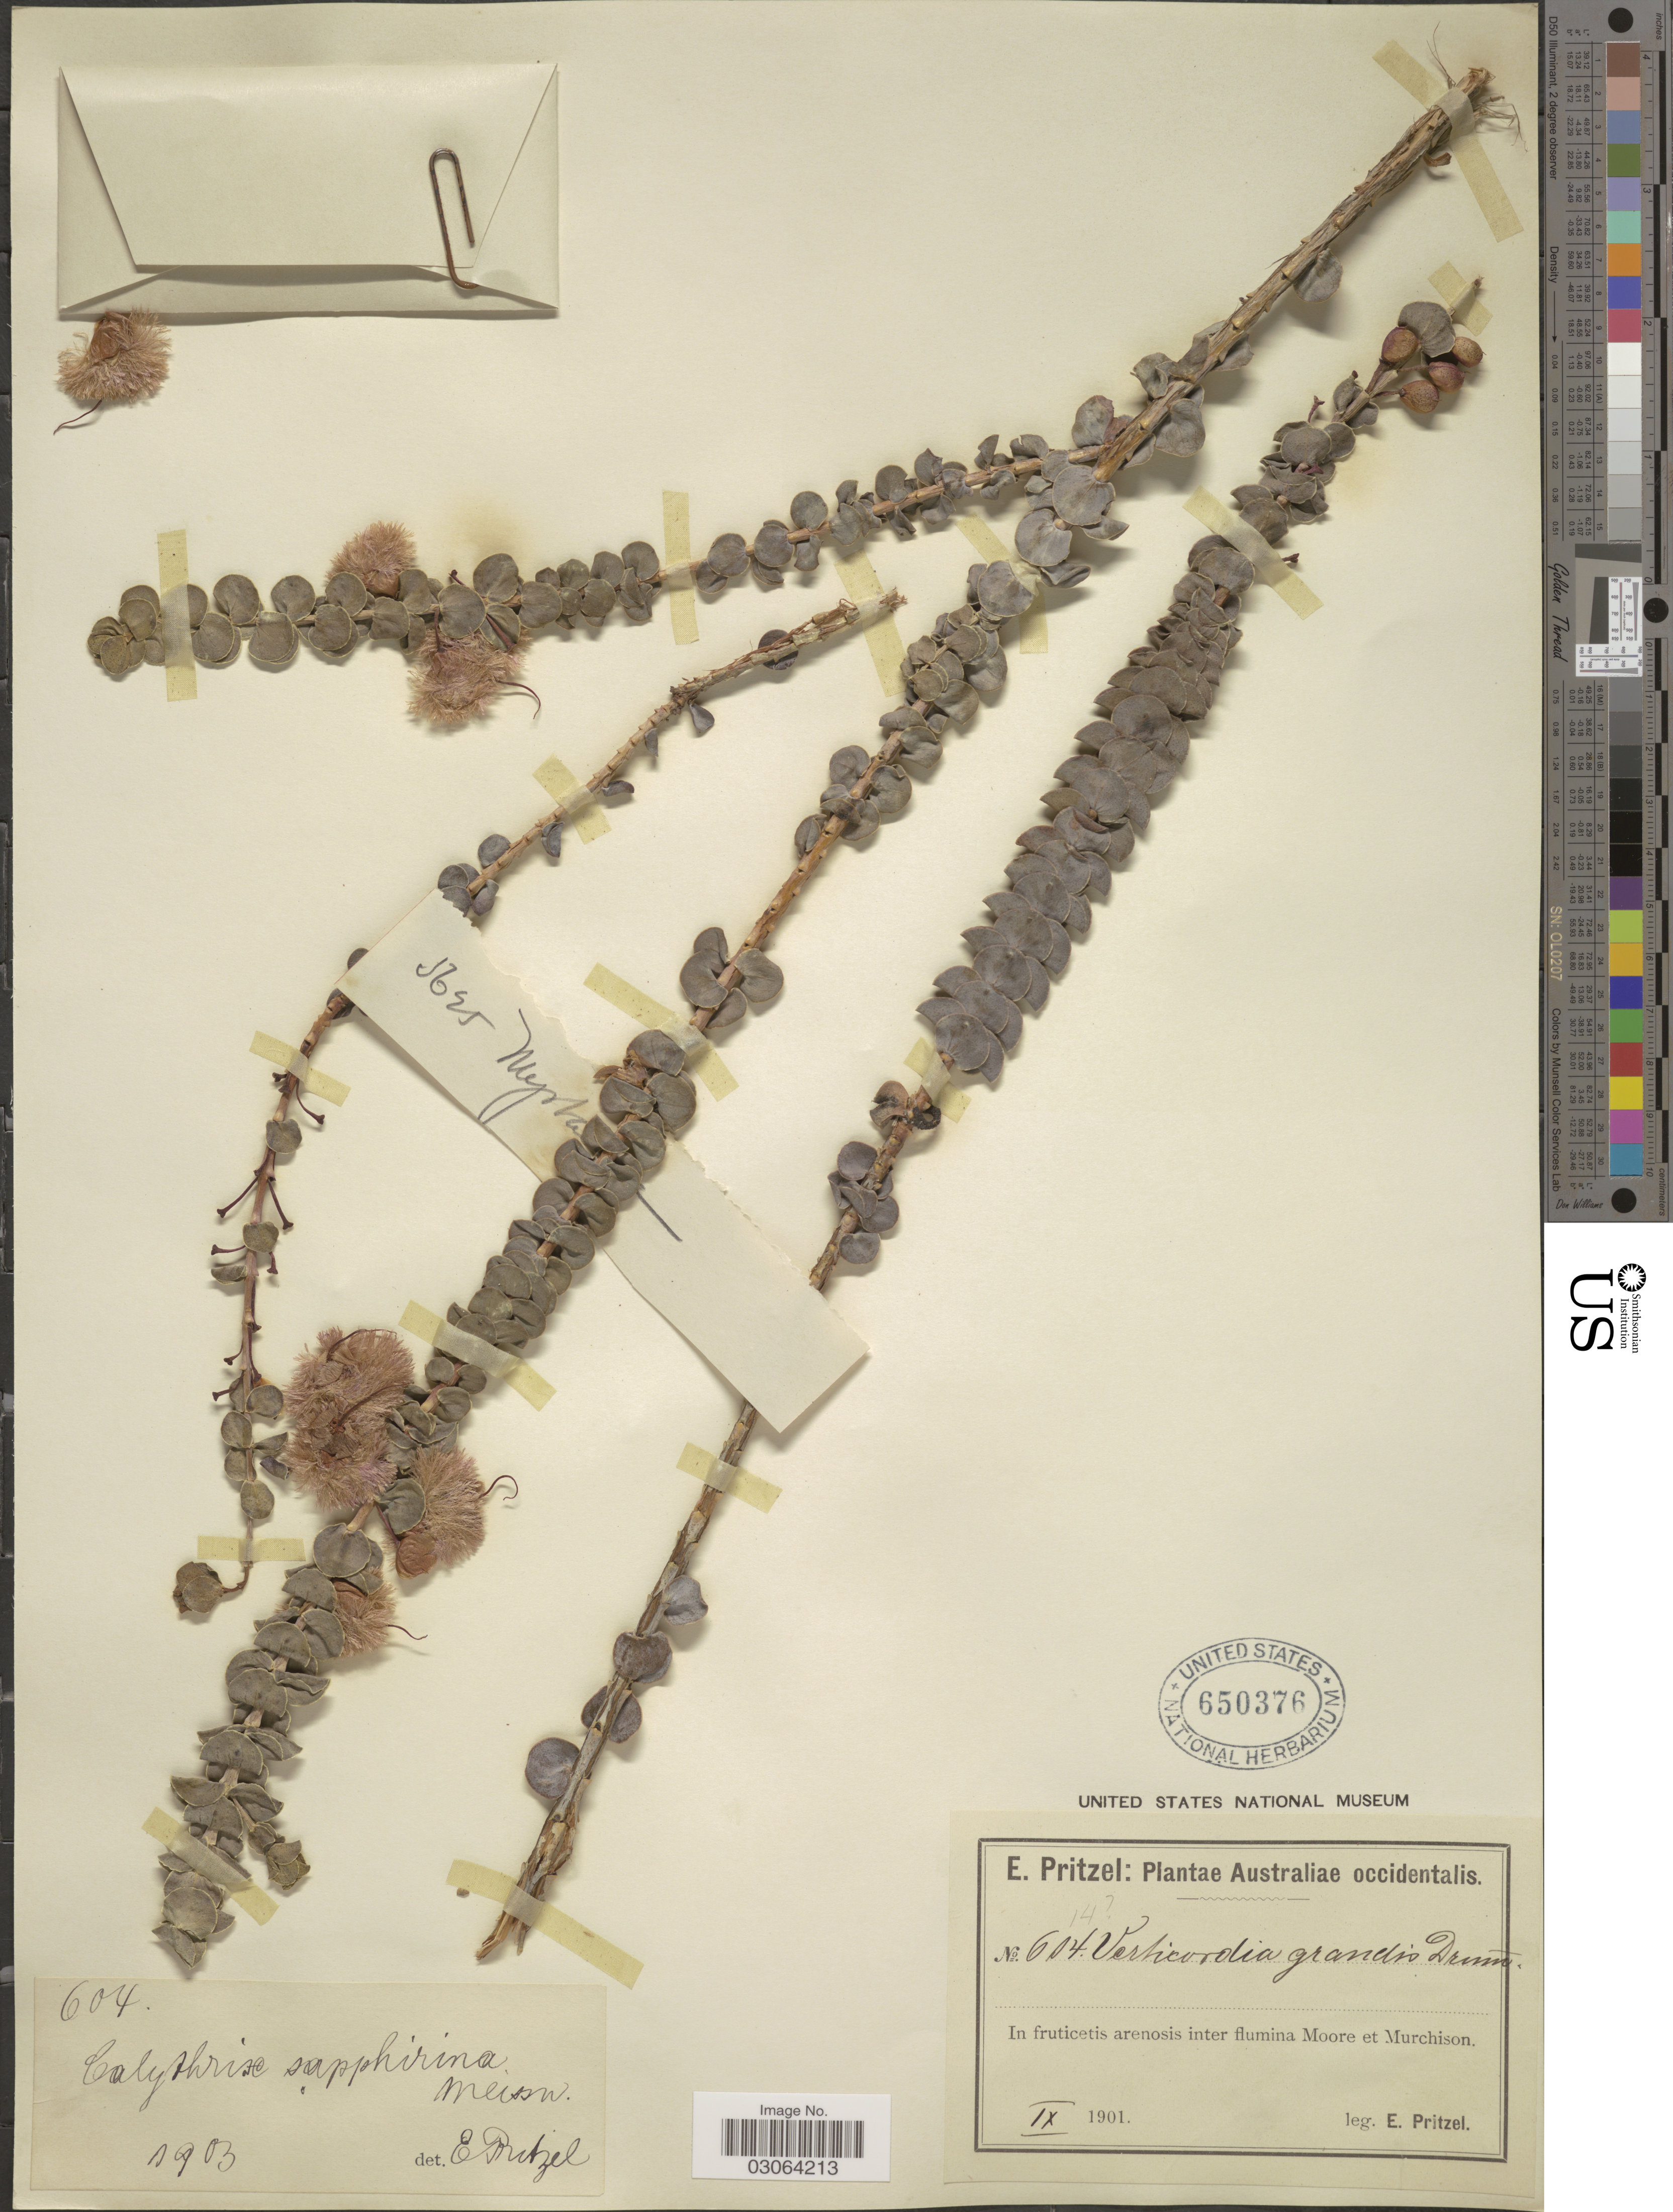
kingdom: Plantae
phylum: Tracheophyta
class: Magnoliopsida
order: Myrtales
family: Myrtaceae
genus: Verticordia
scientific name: Verticordia grandis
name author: J. Drumm.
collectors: E. G. Pritzel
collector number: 604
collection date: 1901-09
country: Australia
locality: Australiae occidentalis, In fruticetis arenosis inter flumina Moore et Murchison.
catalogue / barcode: US 650376